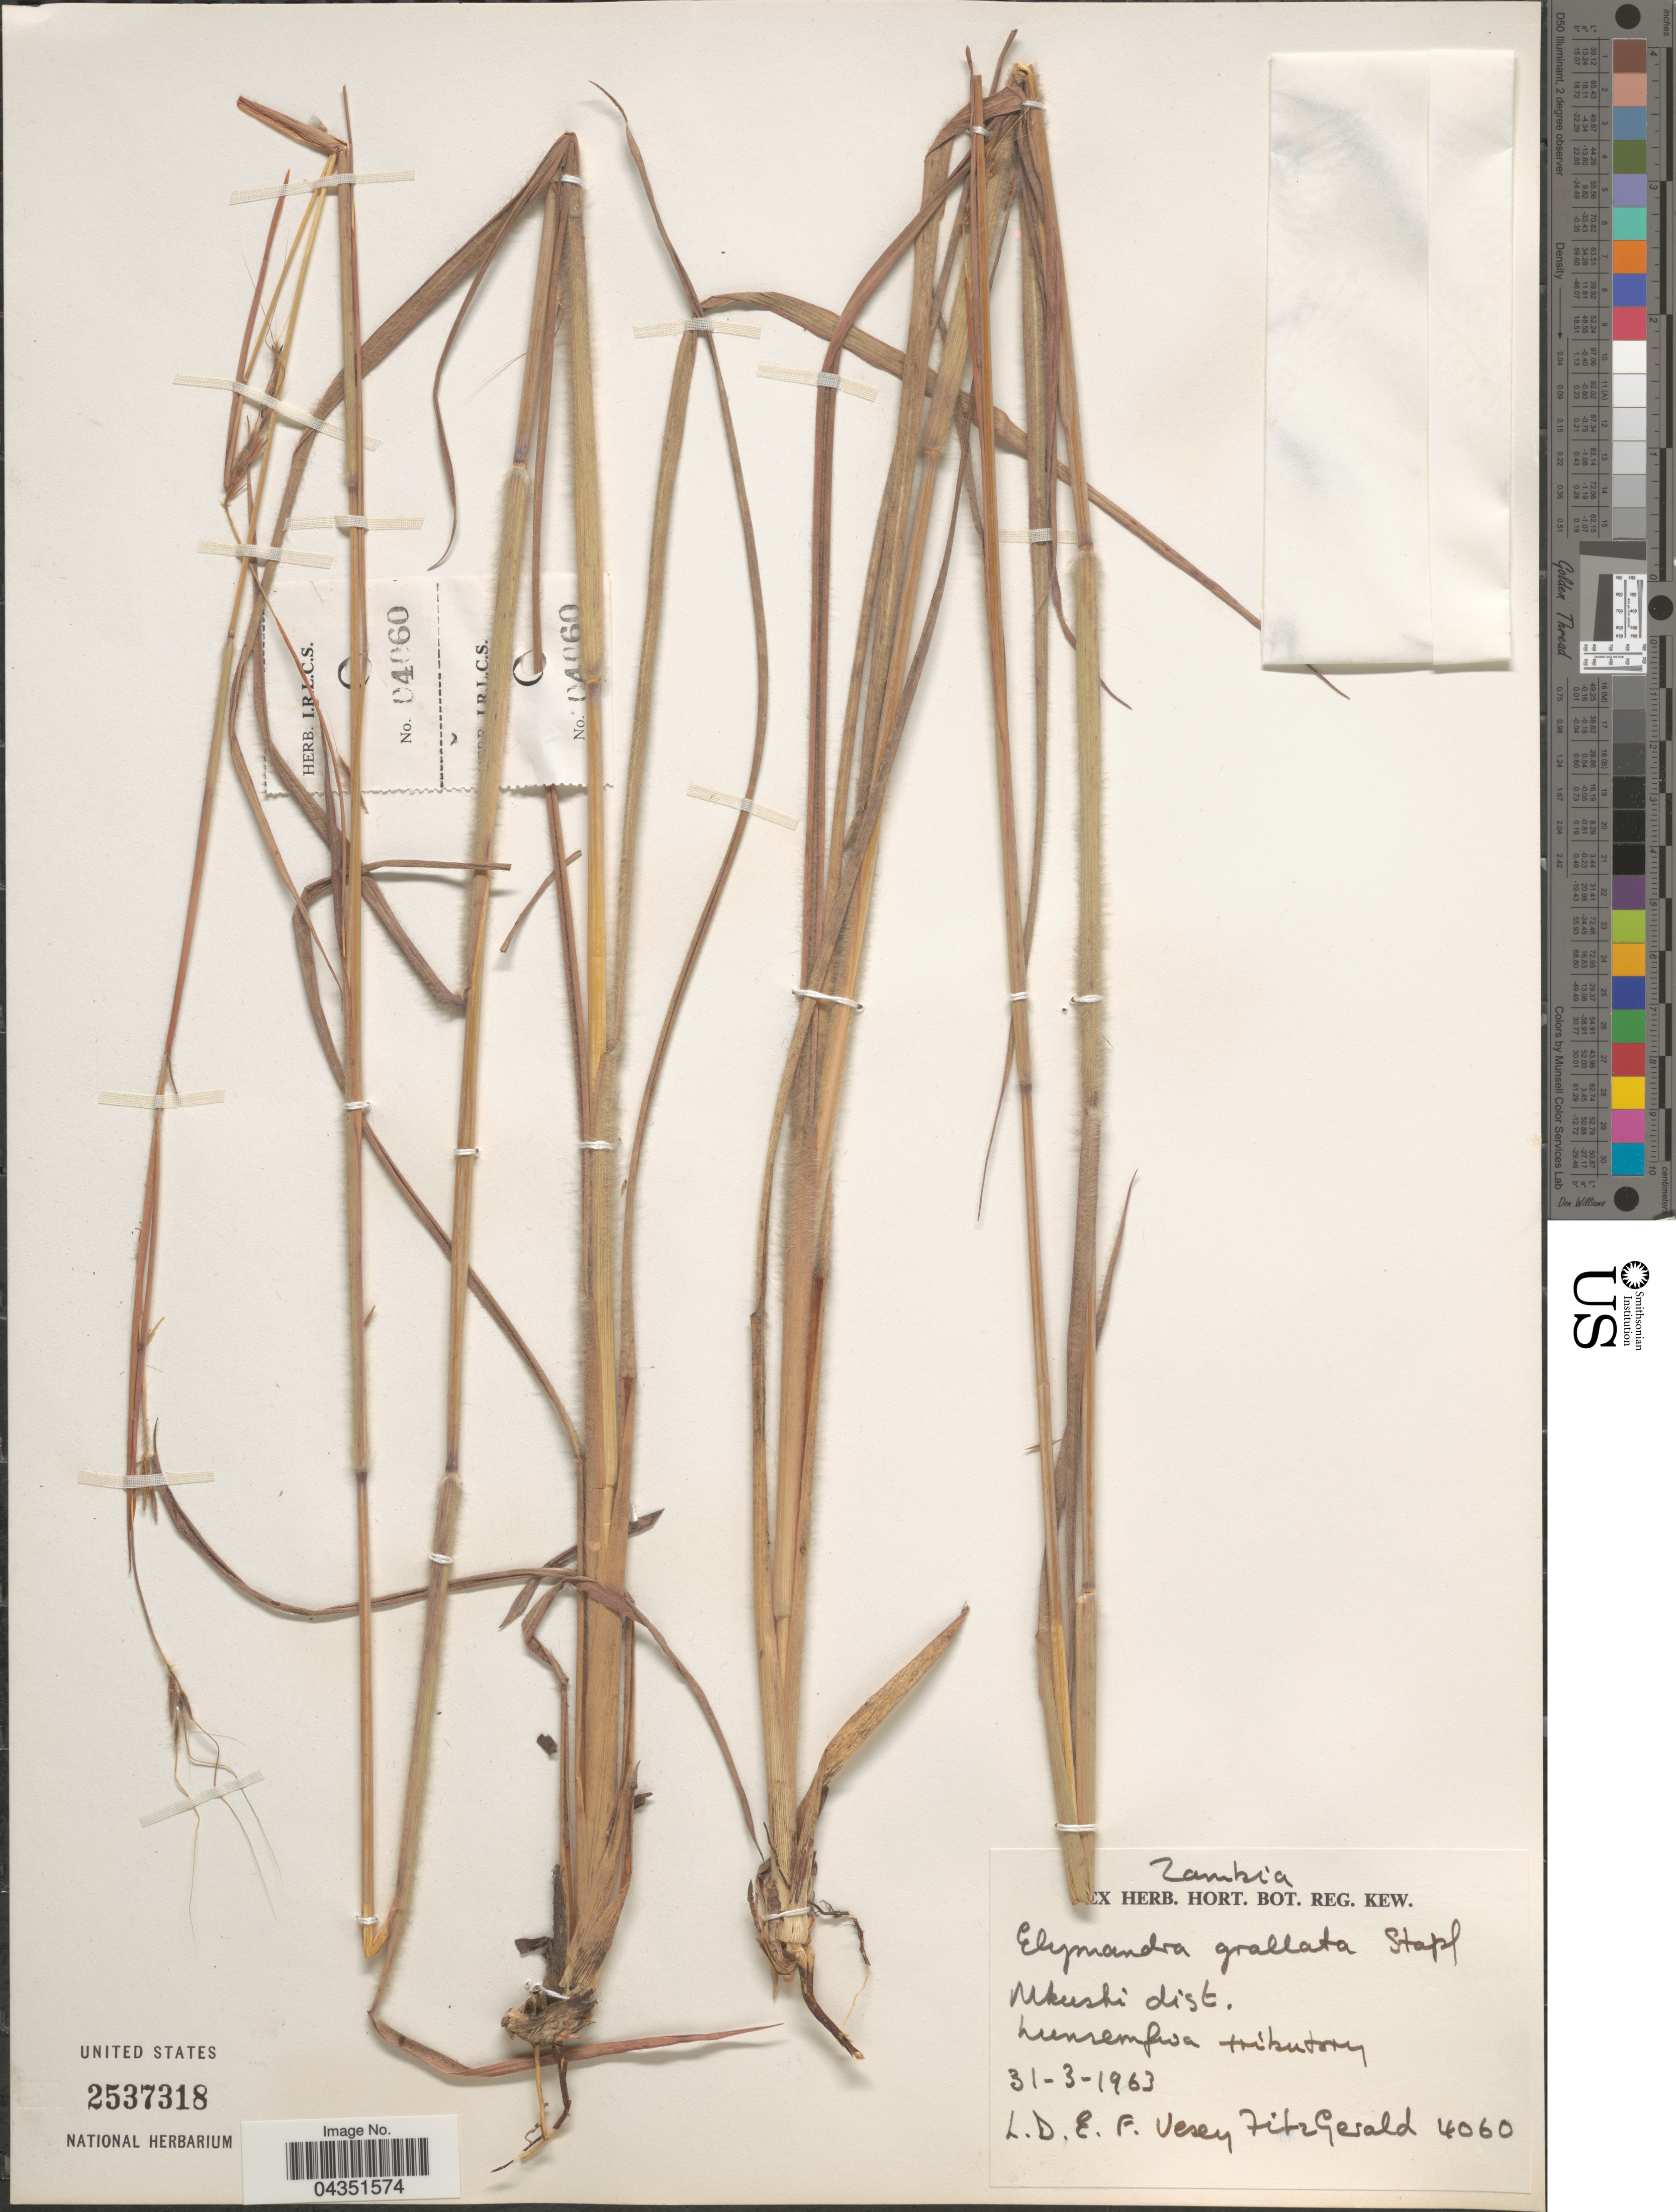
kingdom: Plantae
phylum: Tracheophyta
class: Liliopsida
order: Poales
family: Poaceae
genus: Elymandra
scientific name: Elymandra grallata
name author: (Stapf) Clayton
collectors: L. Vesey-Fitzgerald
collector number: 4060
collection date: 1963-03-31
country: Zambia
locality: Mkushi dist. Lunsemfwa tributary.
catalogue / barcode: US 2537318